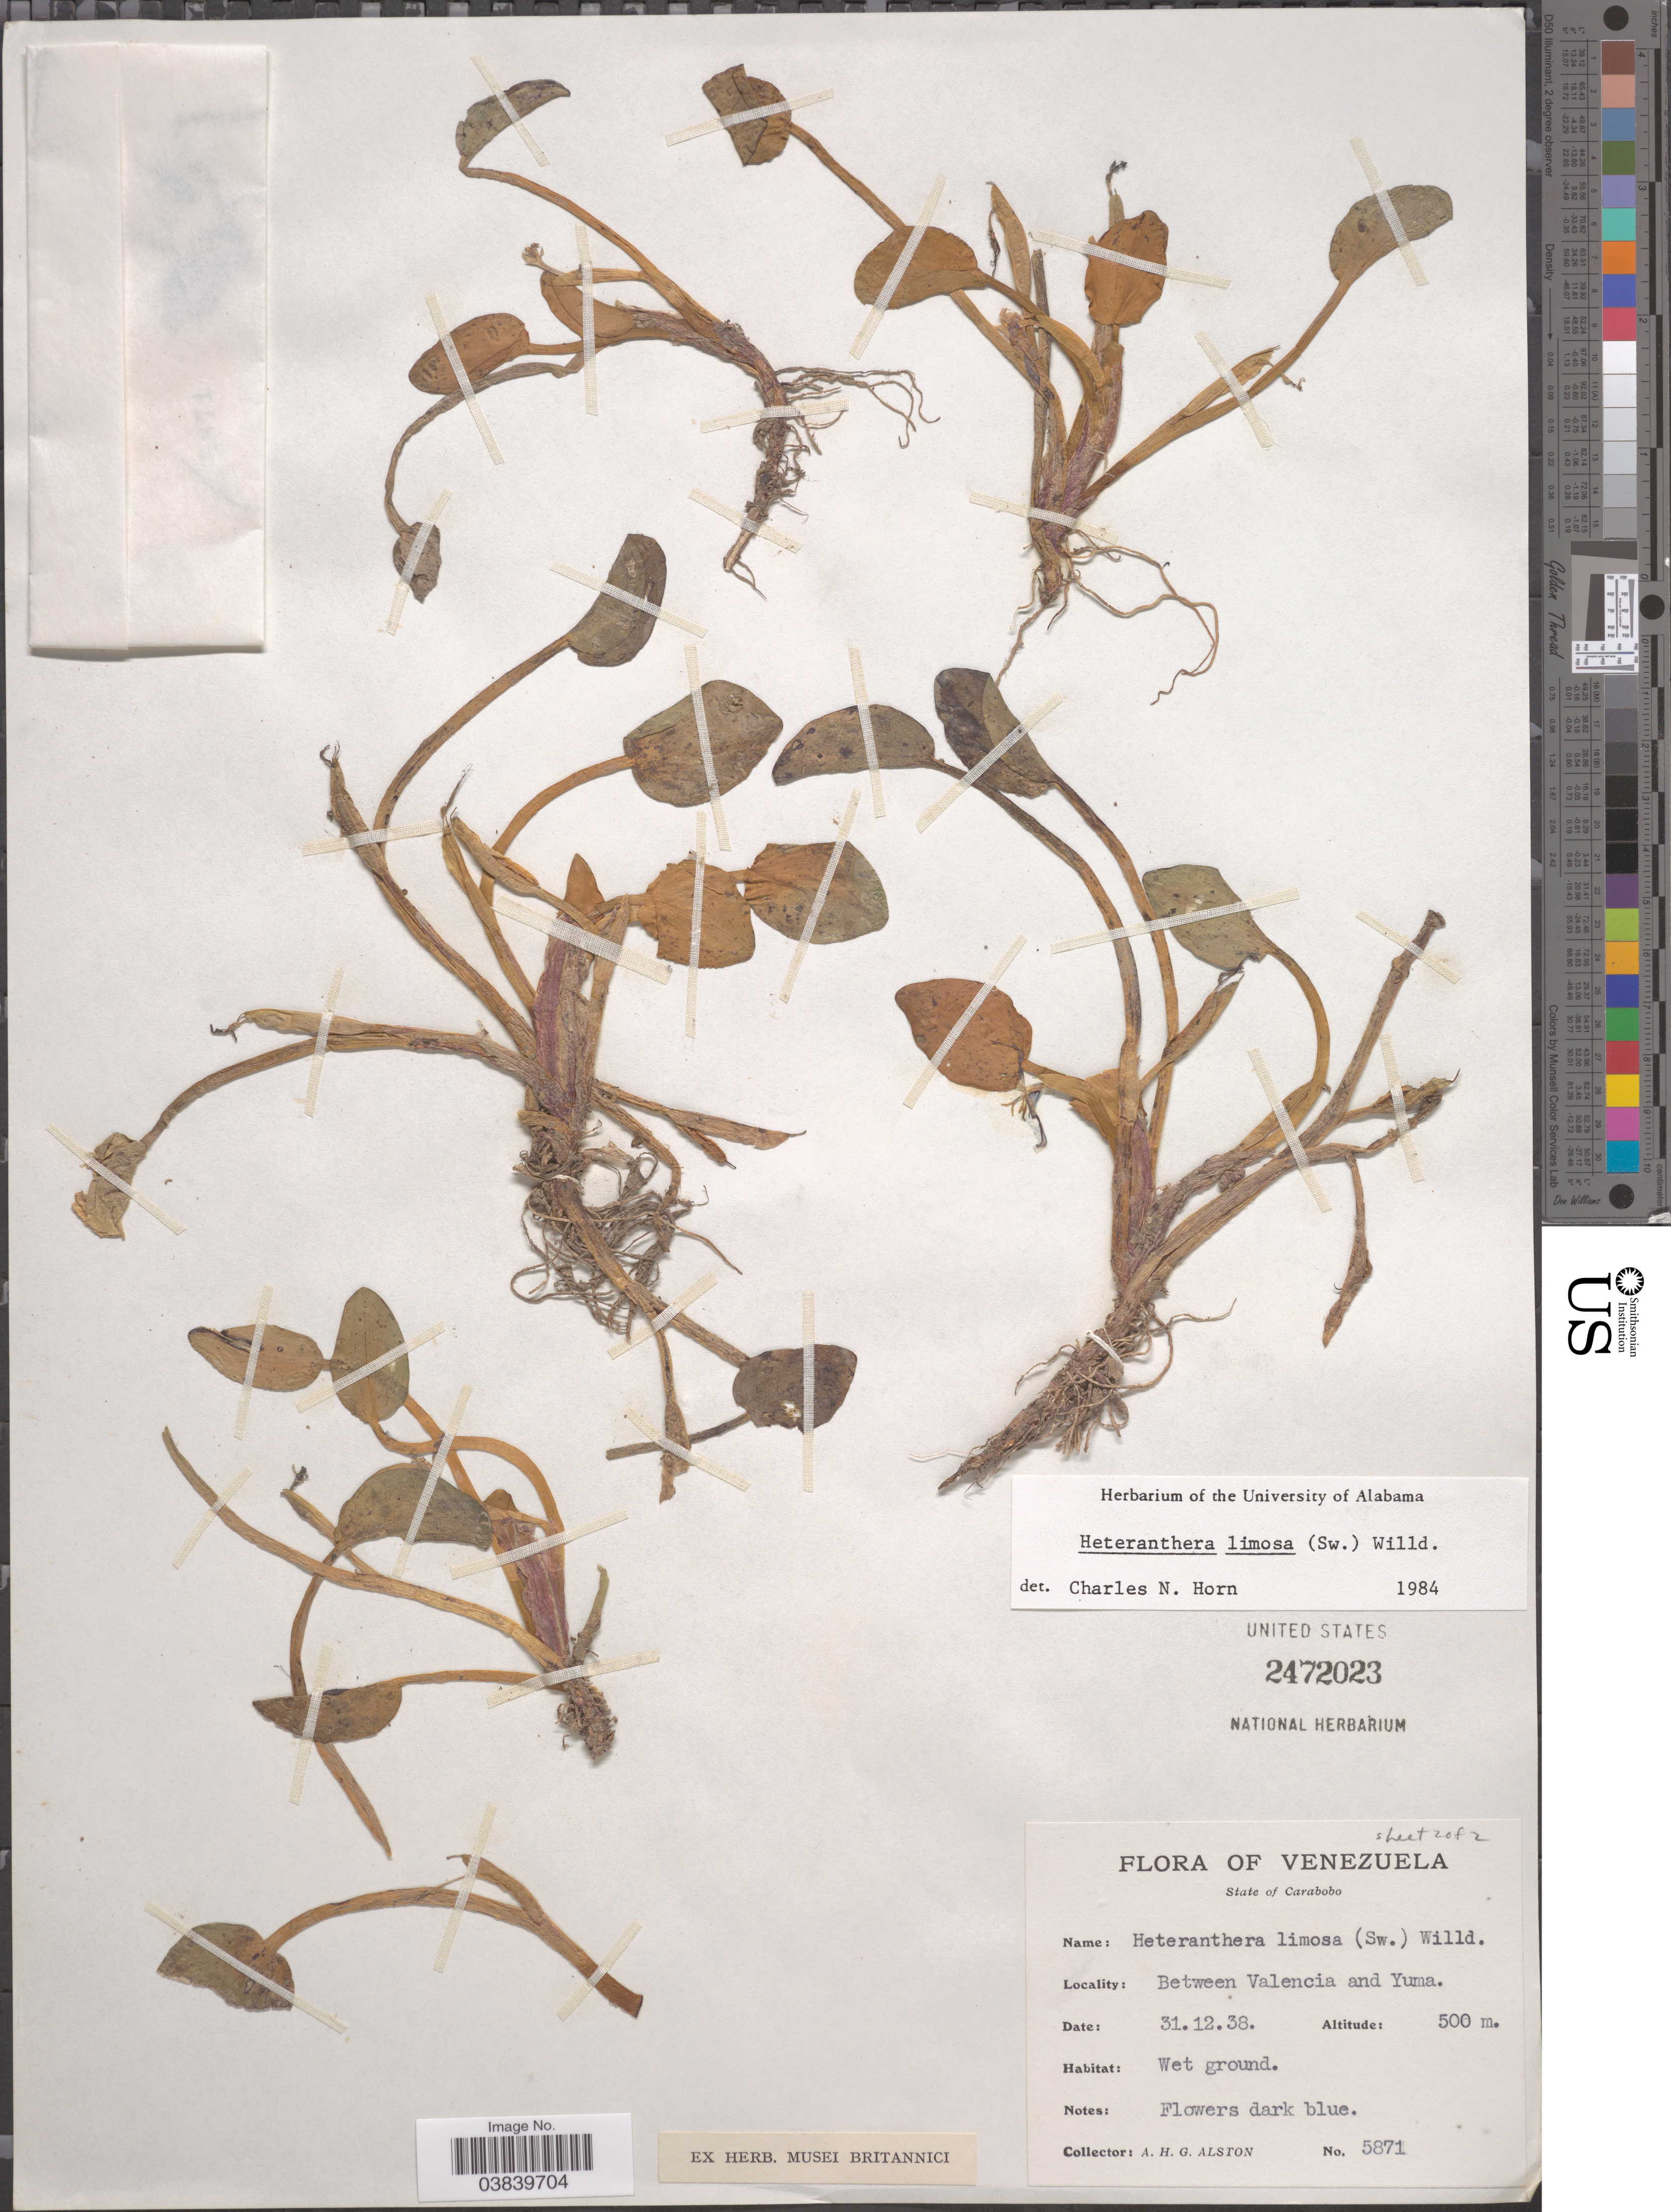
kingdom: Plantae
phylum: Tracheophyta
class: Liliopsida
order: Commelinales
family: Pontederiaceae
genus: Heteranthera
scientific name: Heteranthera limosa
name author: (Sw.) Willd.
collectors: A. H. Alston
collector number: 5871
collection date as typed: Transcribed d/m/y: 31/12/38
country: Venezuela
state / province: Carabobo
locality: Between Valencia and Yuma.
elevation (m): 500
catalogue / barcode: US 2472023